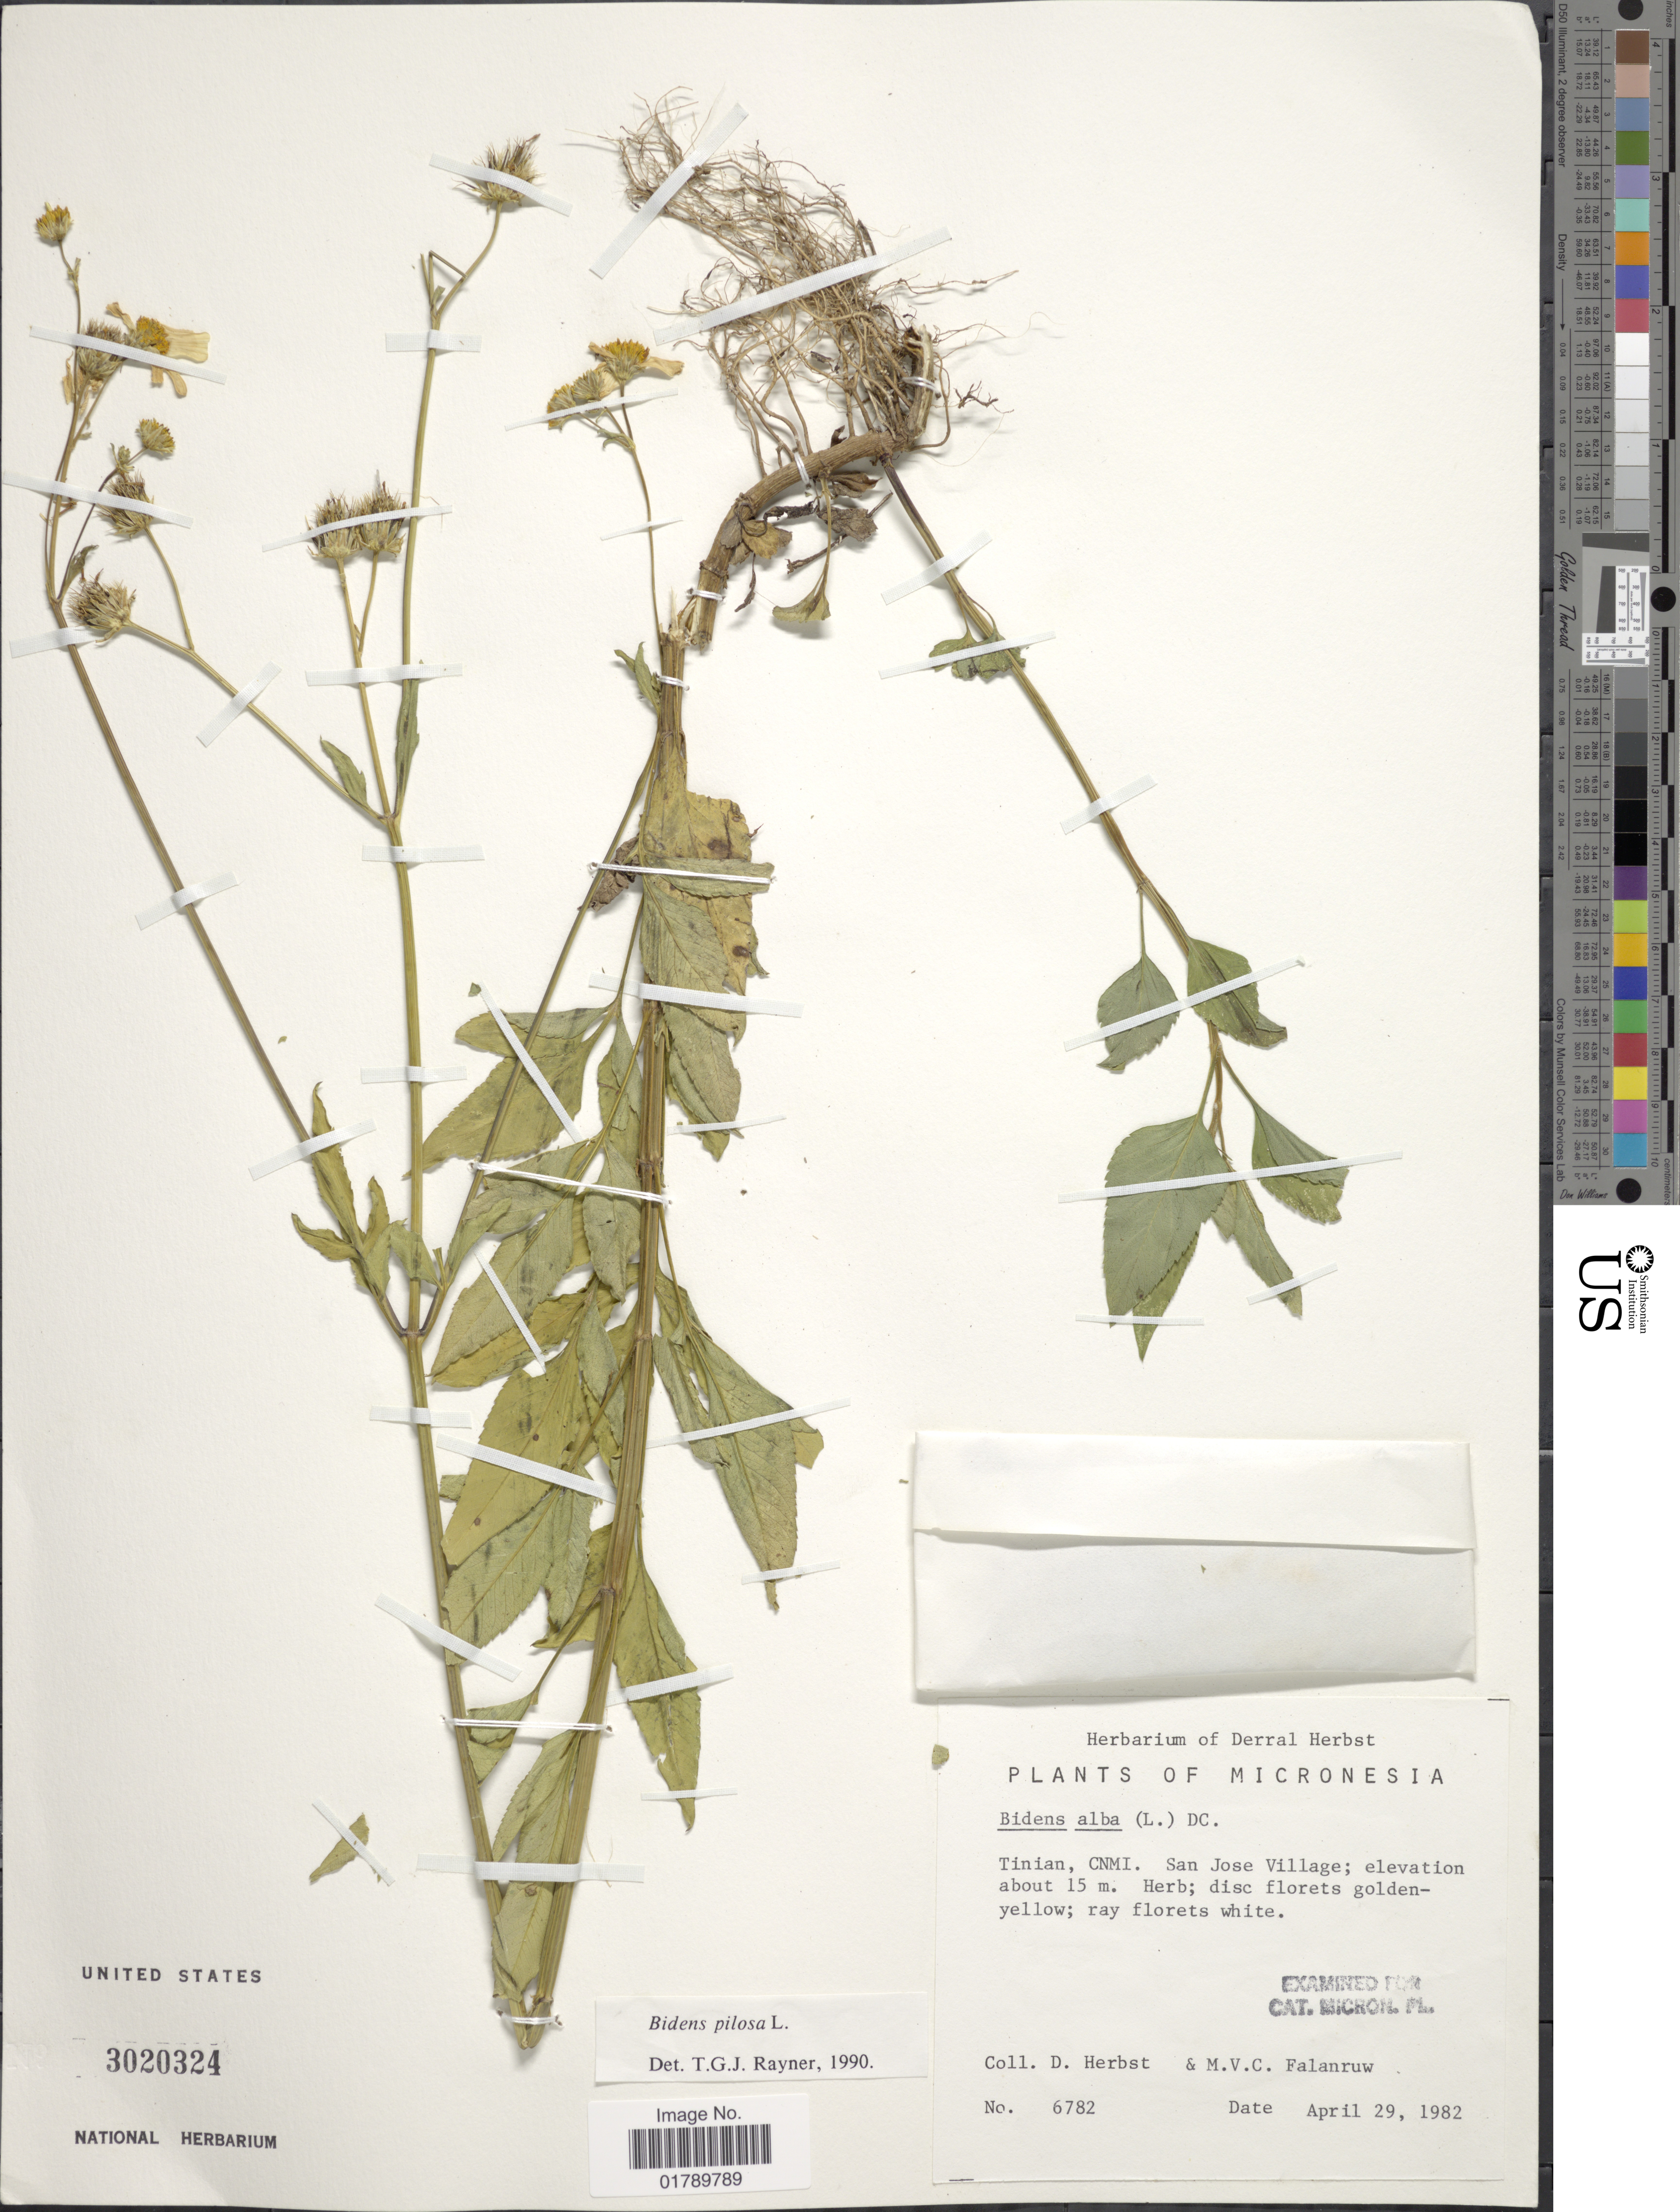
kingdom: Plantae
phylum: Tracheophyta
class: Magnoliopsida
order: Asterales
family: Asteraceae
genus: Bidens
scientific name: Bidens pilosa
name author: L.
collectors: D. Herbst & M. V. Falanruw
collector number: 6782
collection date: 1982-04-29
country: Northern Mariana Islands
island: Tinian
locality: Tinian, CNMI. San Jose Village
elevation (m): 15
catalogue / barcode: US 3020324